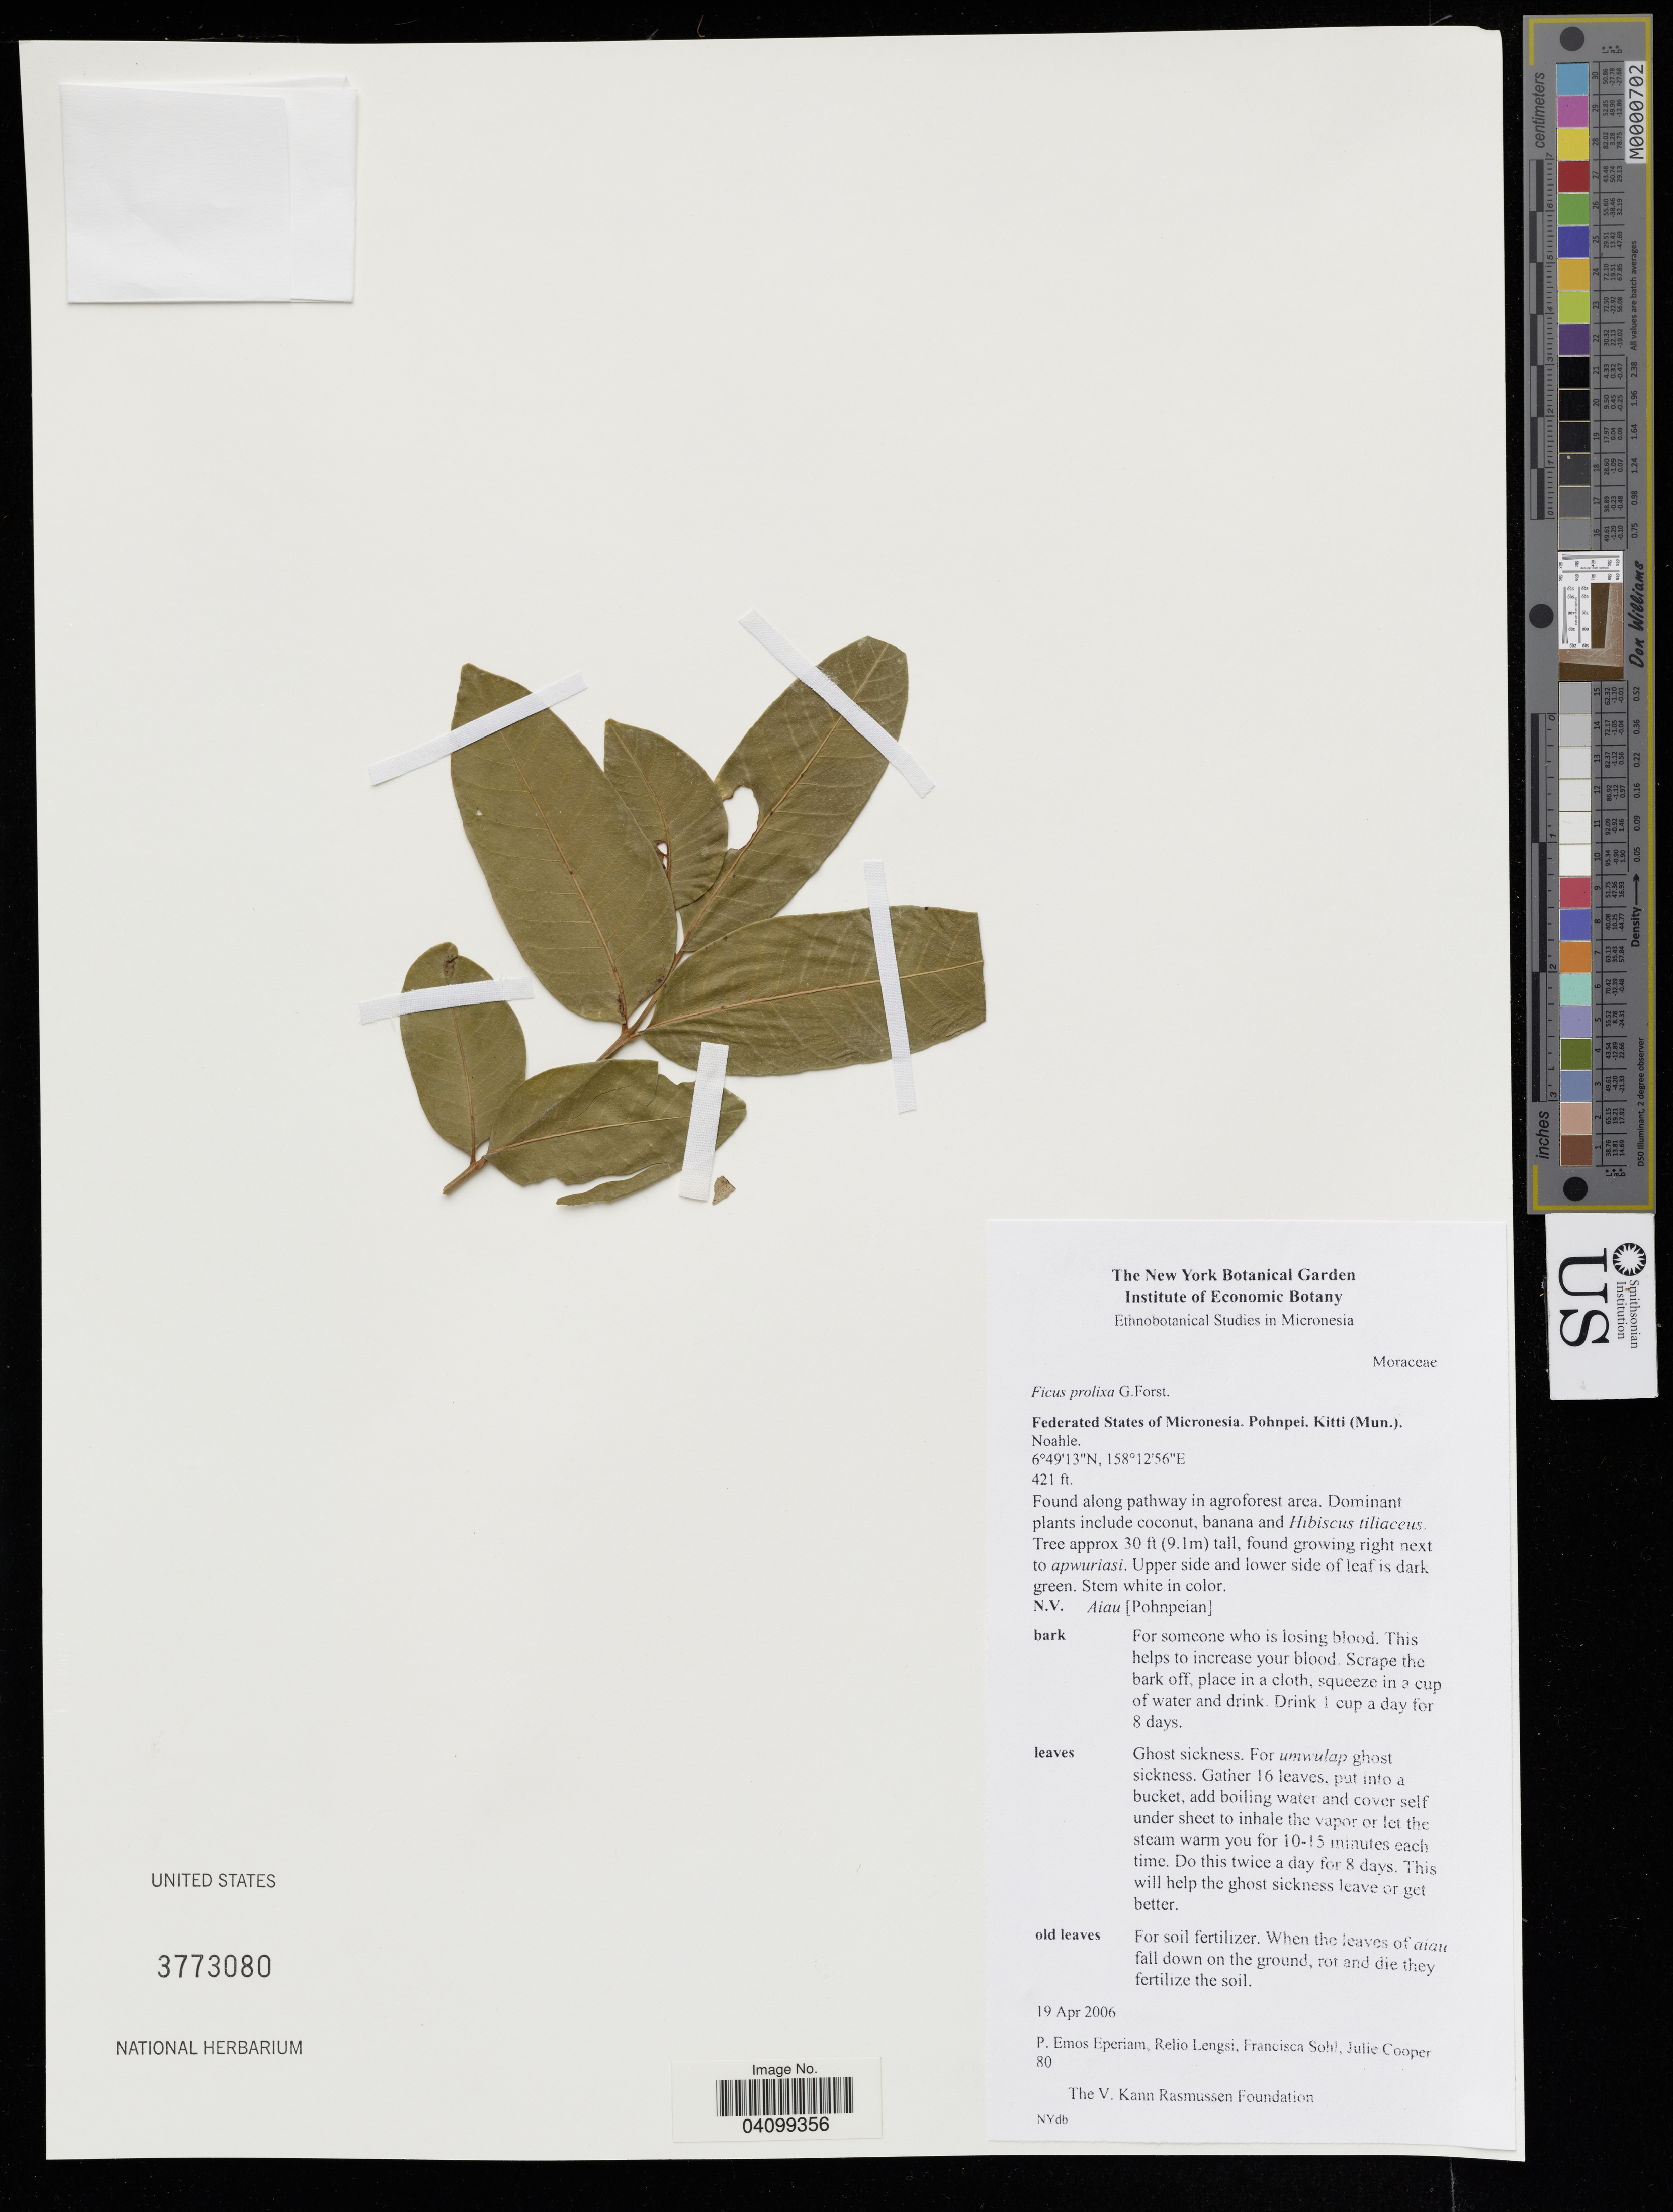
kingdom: Plantae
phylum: Tracheophyta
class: Magnoliopsida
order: Rosales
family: Moraceae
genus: Ficus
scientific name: Ficus prolixa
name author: G. Forst.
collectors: P. Eperiam, R. Lengsi, F. Sohl & J. Cooper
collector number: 80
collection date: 2006-04-19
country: Micronesia, Federated States of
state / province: Pohnpei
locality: Kitti (Mun.). Noahle.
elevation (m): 128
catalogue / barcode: US 3773080